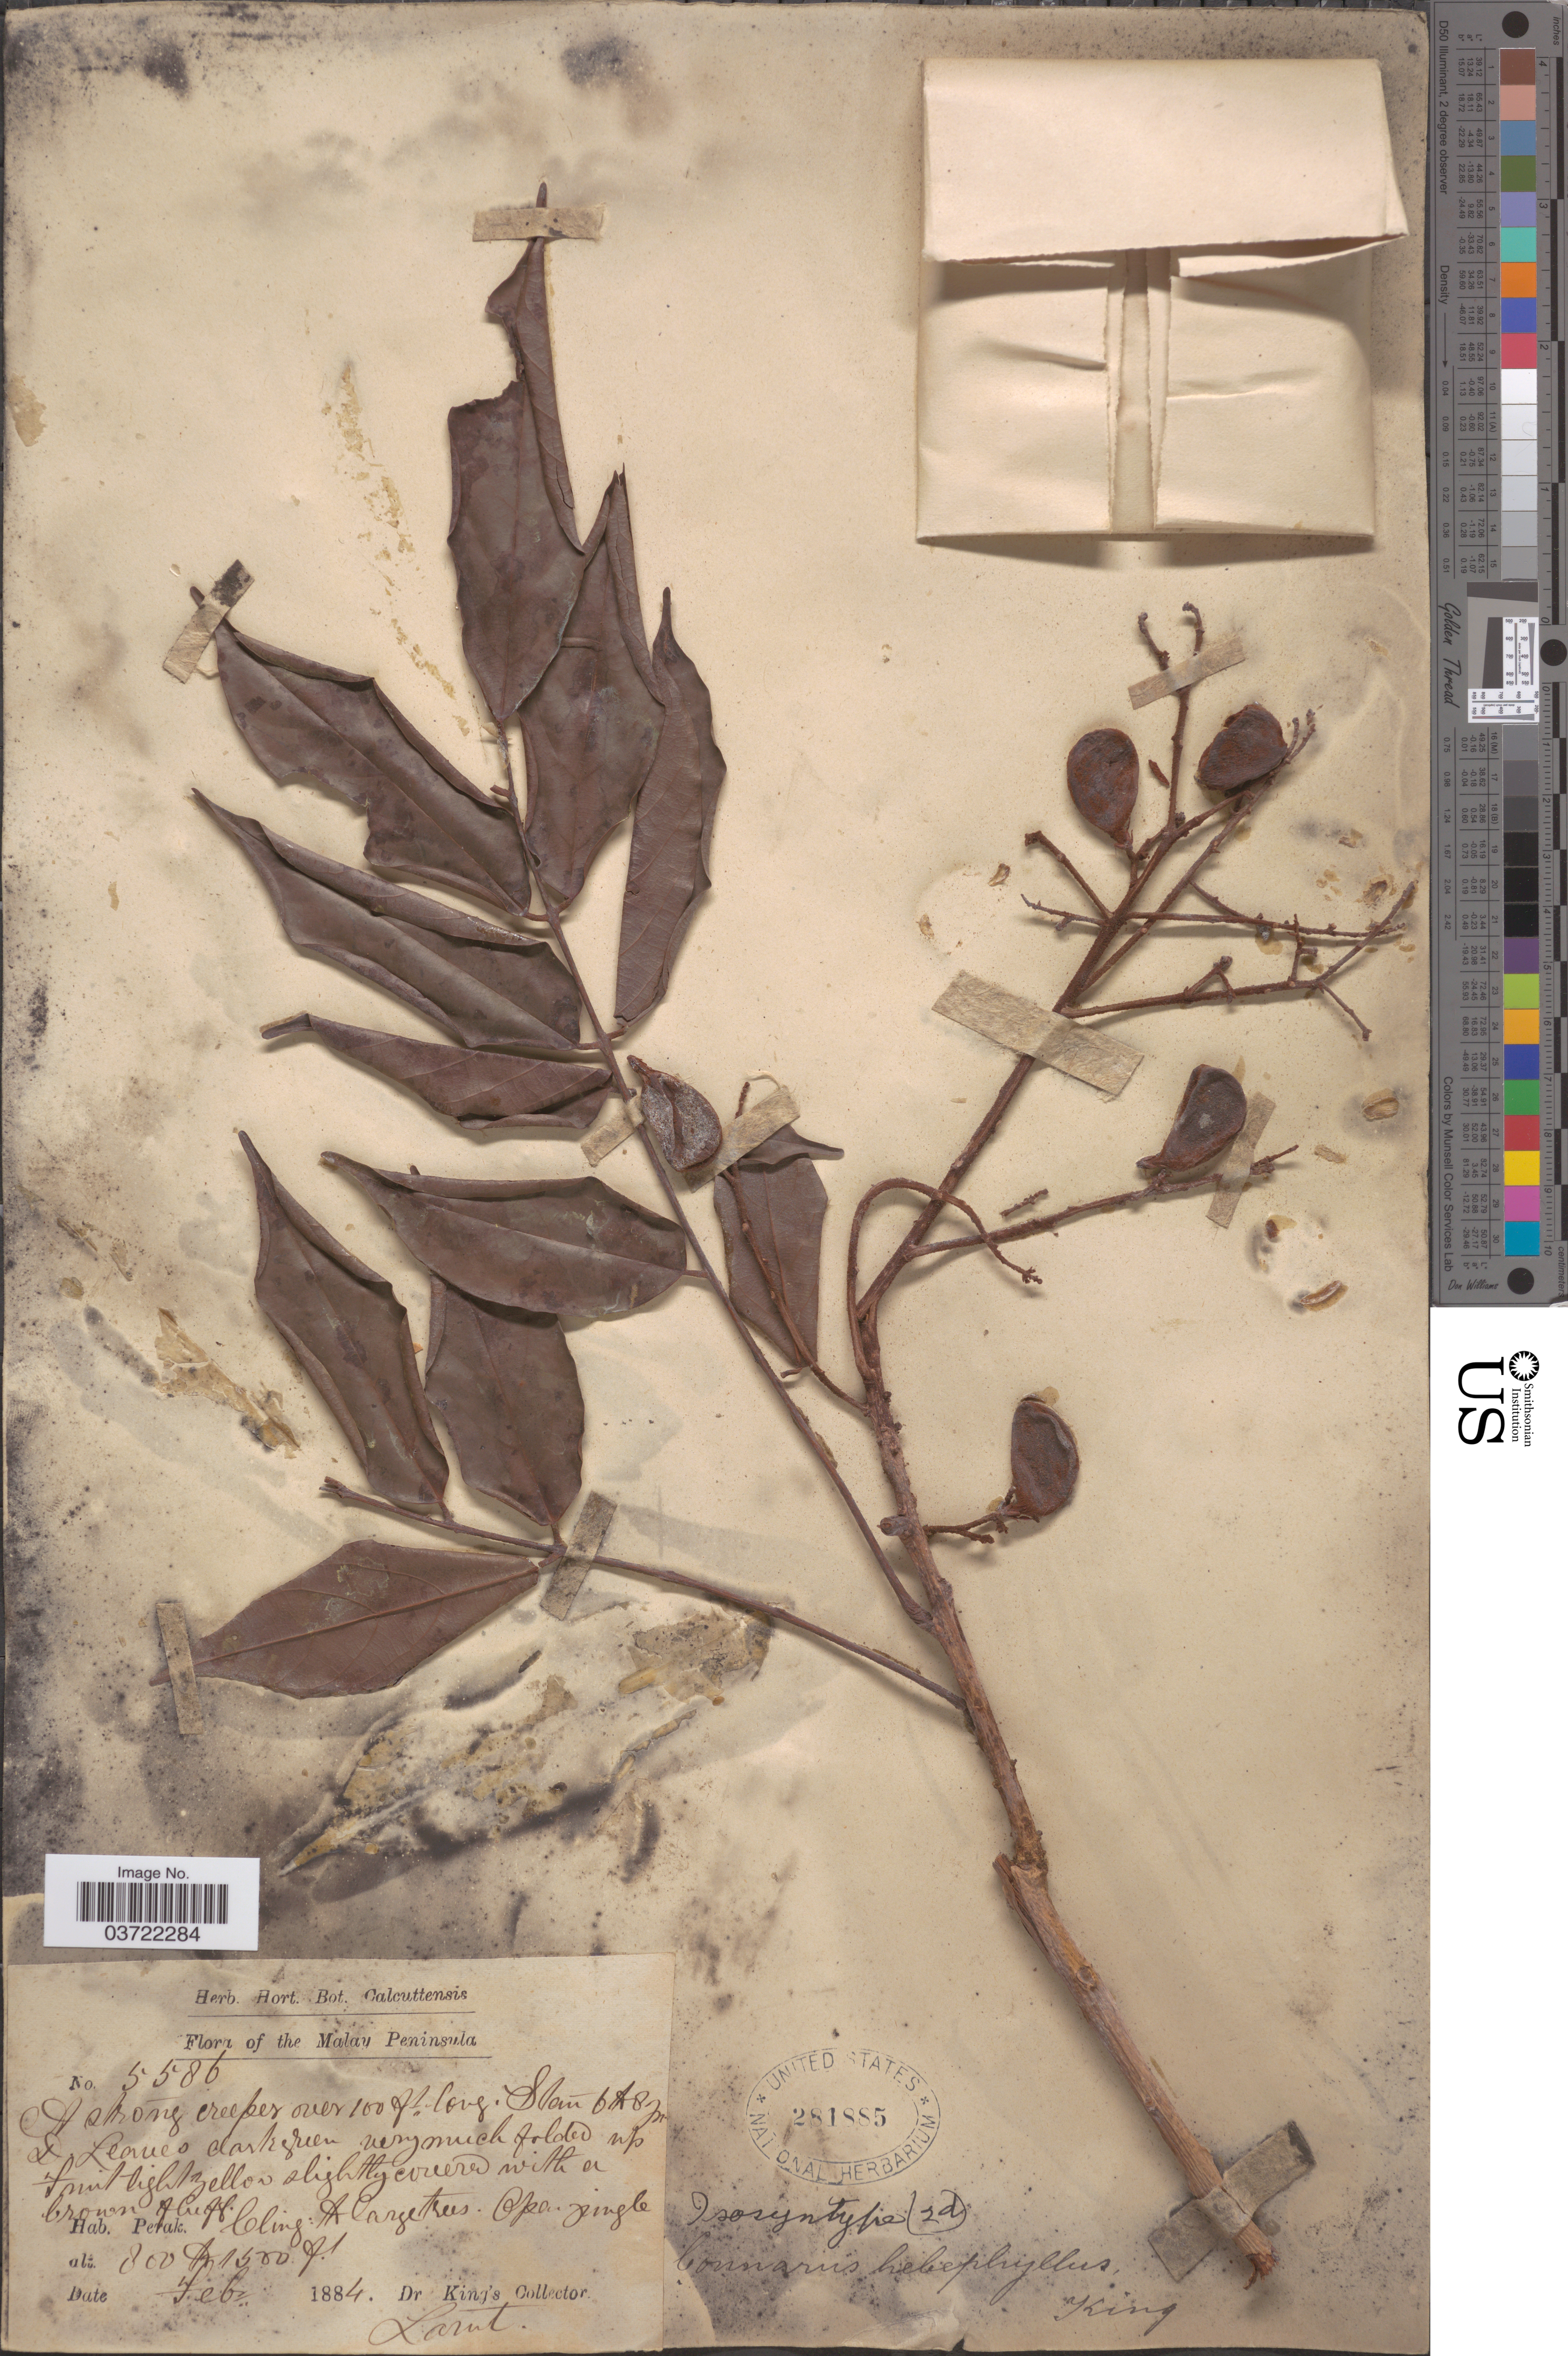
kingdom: Plantae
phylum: Tracheophyta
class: Magnoliopsida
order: Oxalidales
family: Connaraceae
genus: Connarus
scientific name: Connarus hebephyllus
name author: King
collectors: Dr. King's collector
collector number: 5586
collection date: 1884-02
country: Malaysia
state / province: Perak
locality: The Malay Peninsula. Larut.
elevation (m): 244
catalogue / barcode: US 281885